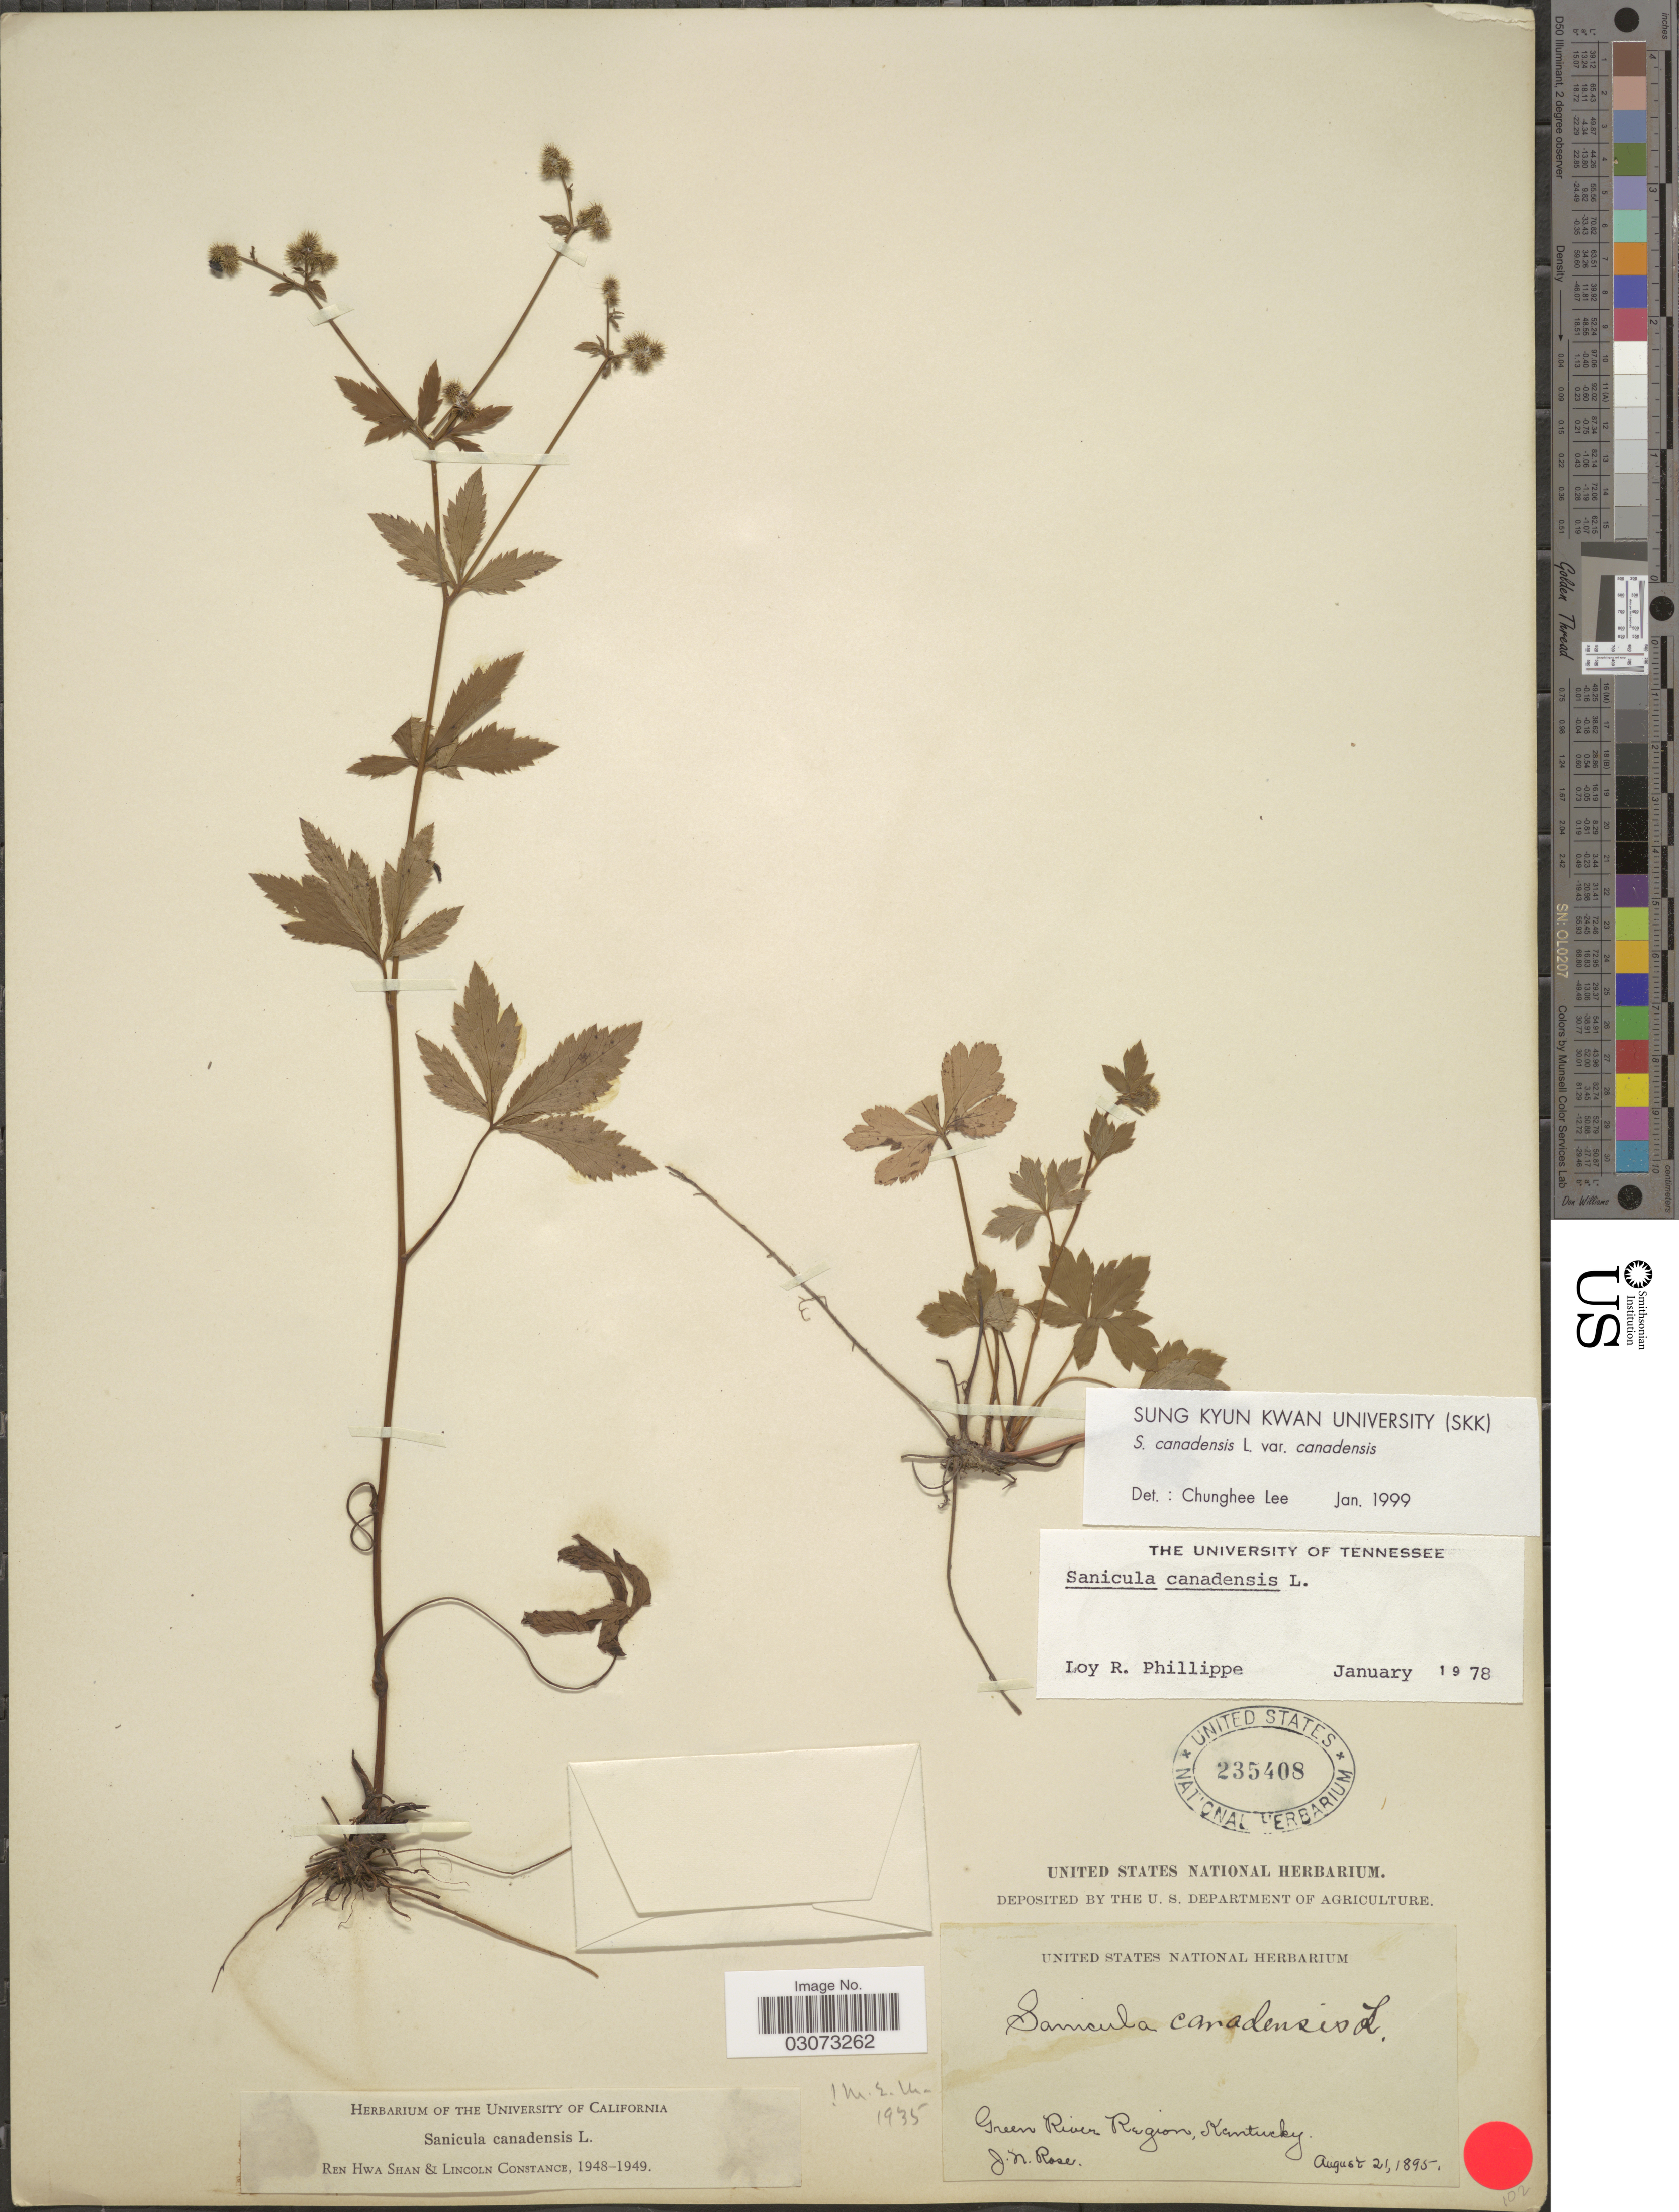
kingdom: Plantae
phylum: Tracheophyta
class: Magnoliopsida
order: Apiales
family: Apiaceae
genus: Sanicula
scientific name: Sanicula canadensis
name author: L.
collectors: J. N. Rose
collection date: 1895-08-21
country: United States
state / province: Kentucky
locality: Green River Regio.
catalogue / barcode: US 235408